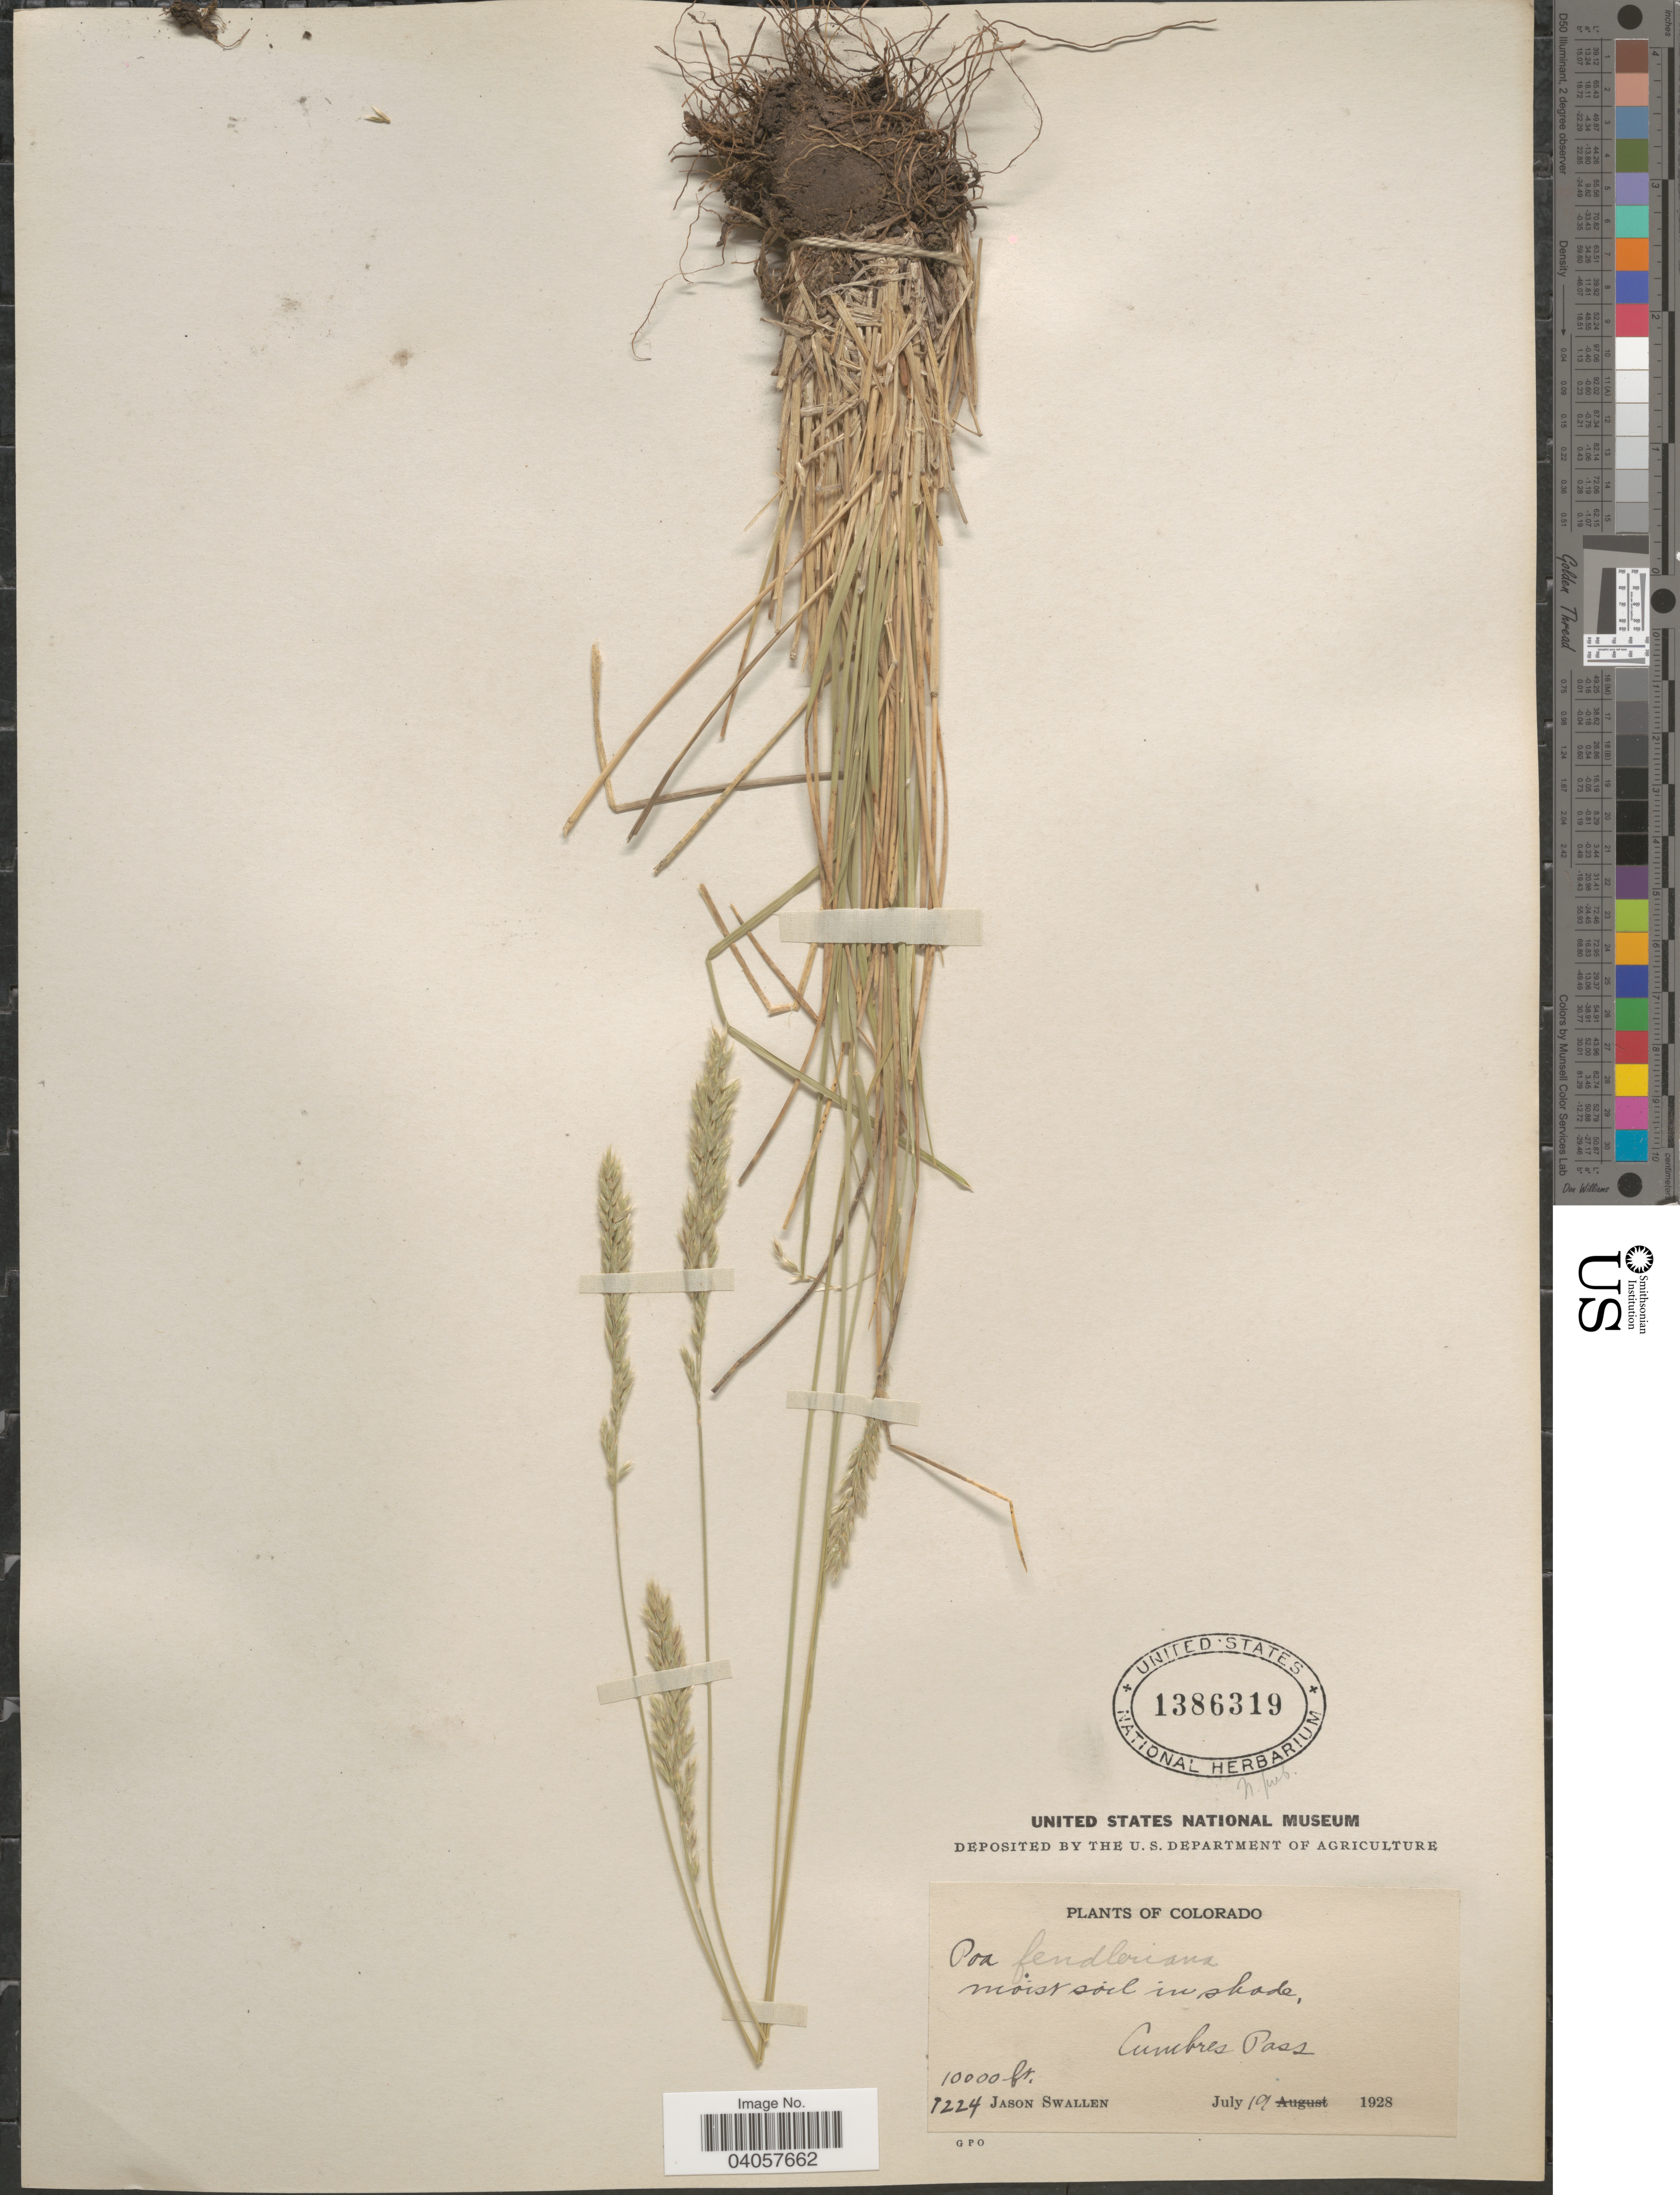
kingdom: Plantae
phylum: Tracheophyta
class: Liliopsida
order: Poales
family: Poaceae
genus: Poa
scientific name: Poa fendleriana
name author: (Steud.) Vasey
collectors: J. R. Swallen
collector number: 7224*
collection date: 1928-07-19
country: United States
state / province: Colorado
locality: Cumbres Pass.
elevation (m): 3048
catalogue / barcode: US 1386319